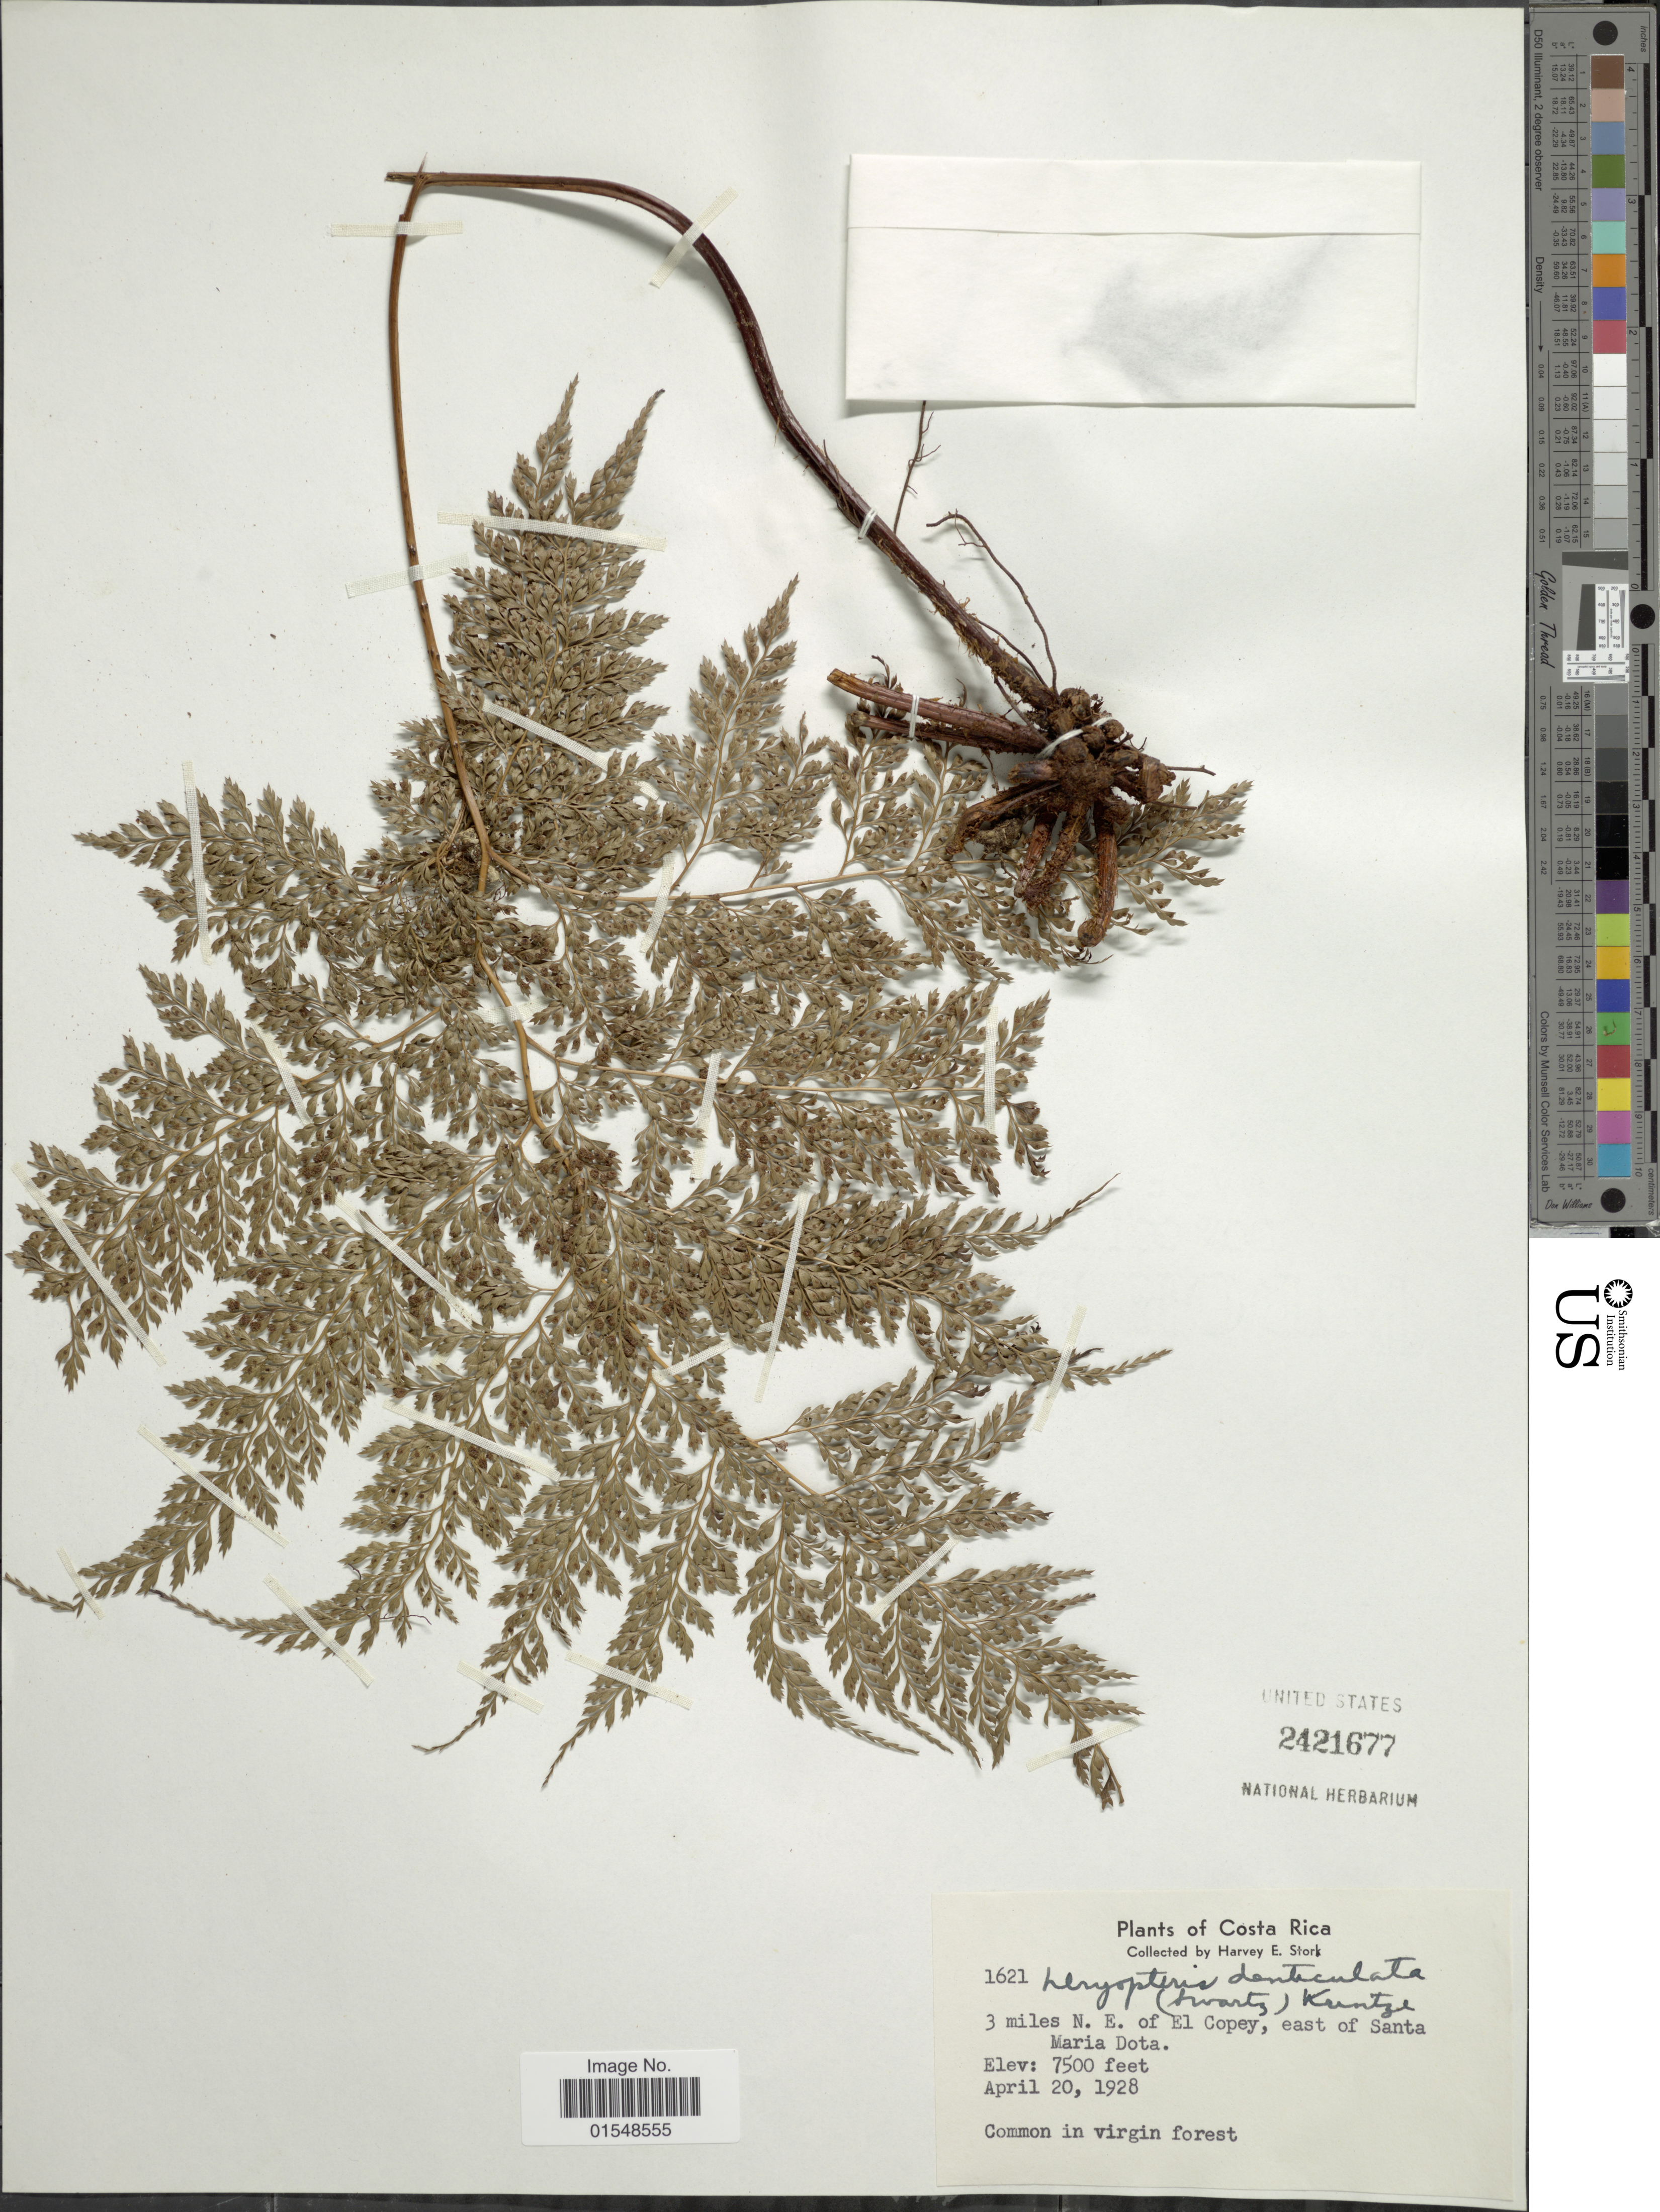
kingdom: Plantae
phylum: Tracheophyta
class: Polypodiopsida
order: Polypodiales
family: Dryopteridaceae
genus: Arachniodes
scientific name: Arachniodes denticulata var. barbensis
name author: (C. Chr.) Lellinger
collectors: H. E. Stork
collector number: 1621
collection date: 1928-04-20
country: Costa Rica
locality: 3 miles N. E. of El Copey, east of Santa Maria Dota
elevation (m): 2286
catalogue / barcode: US 2421677